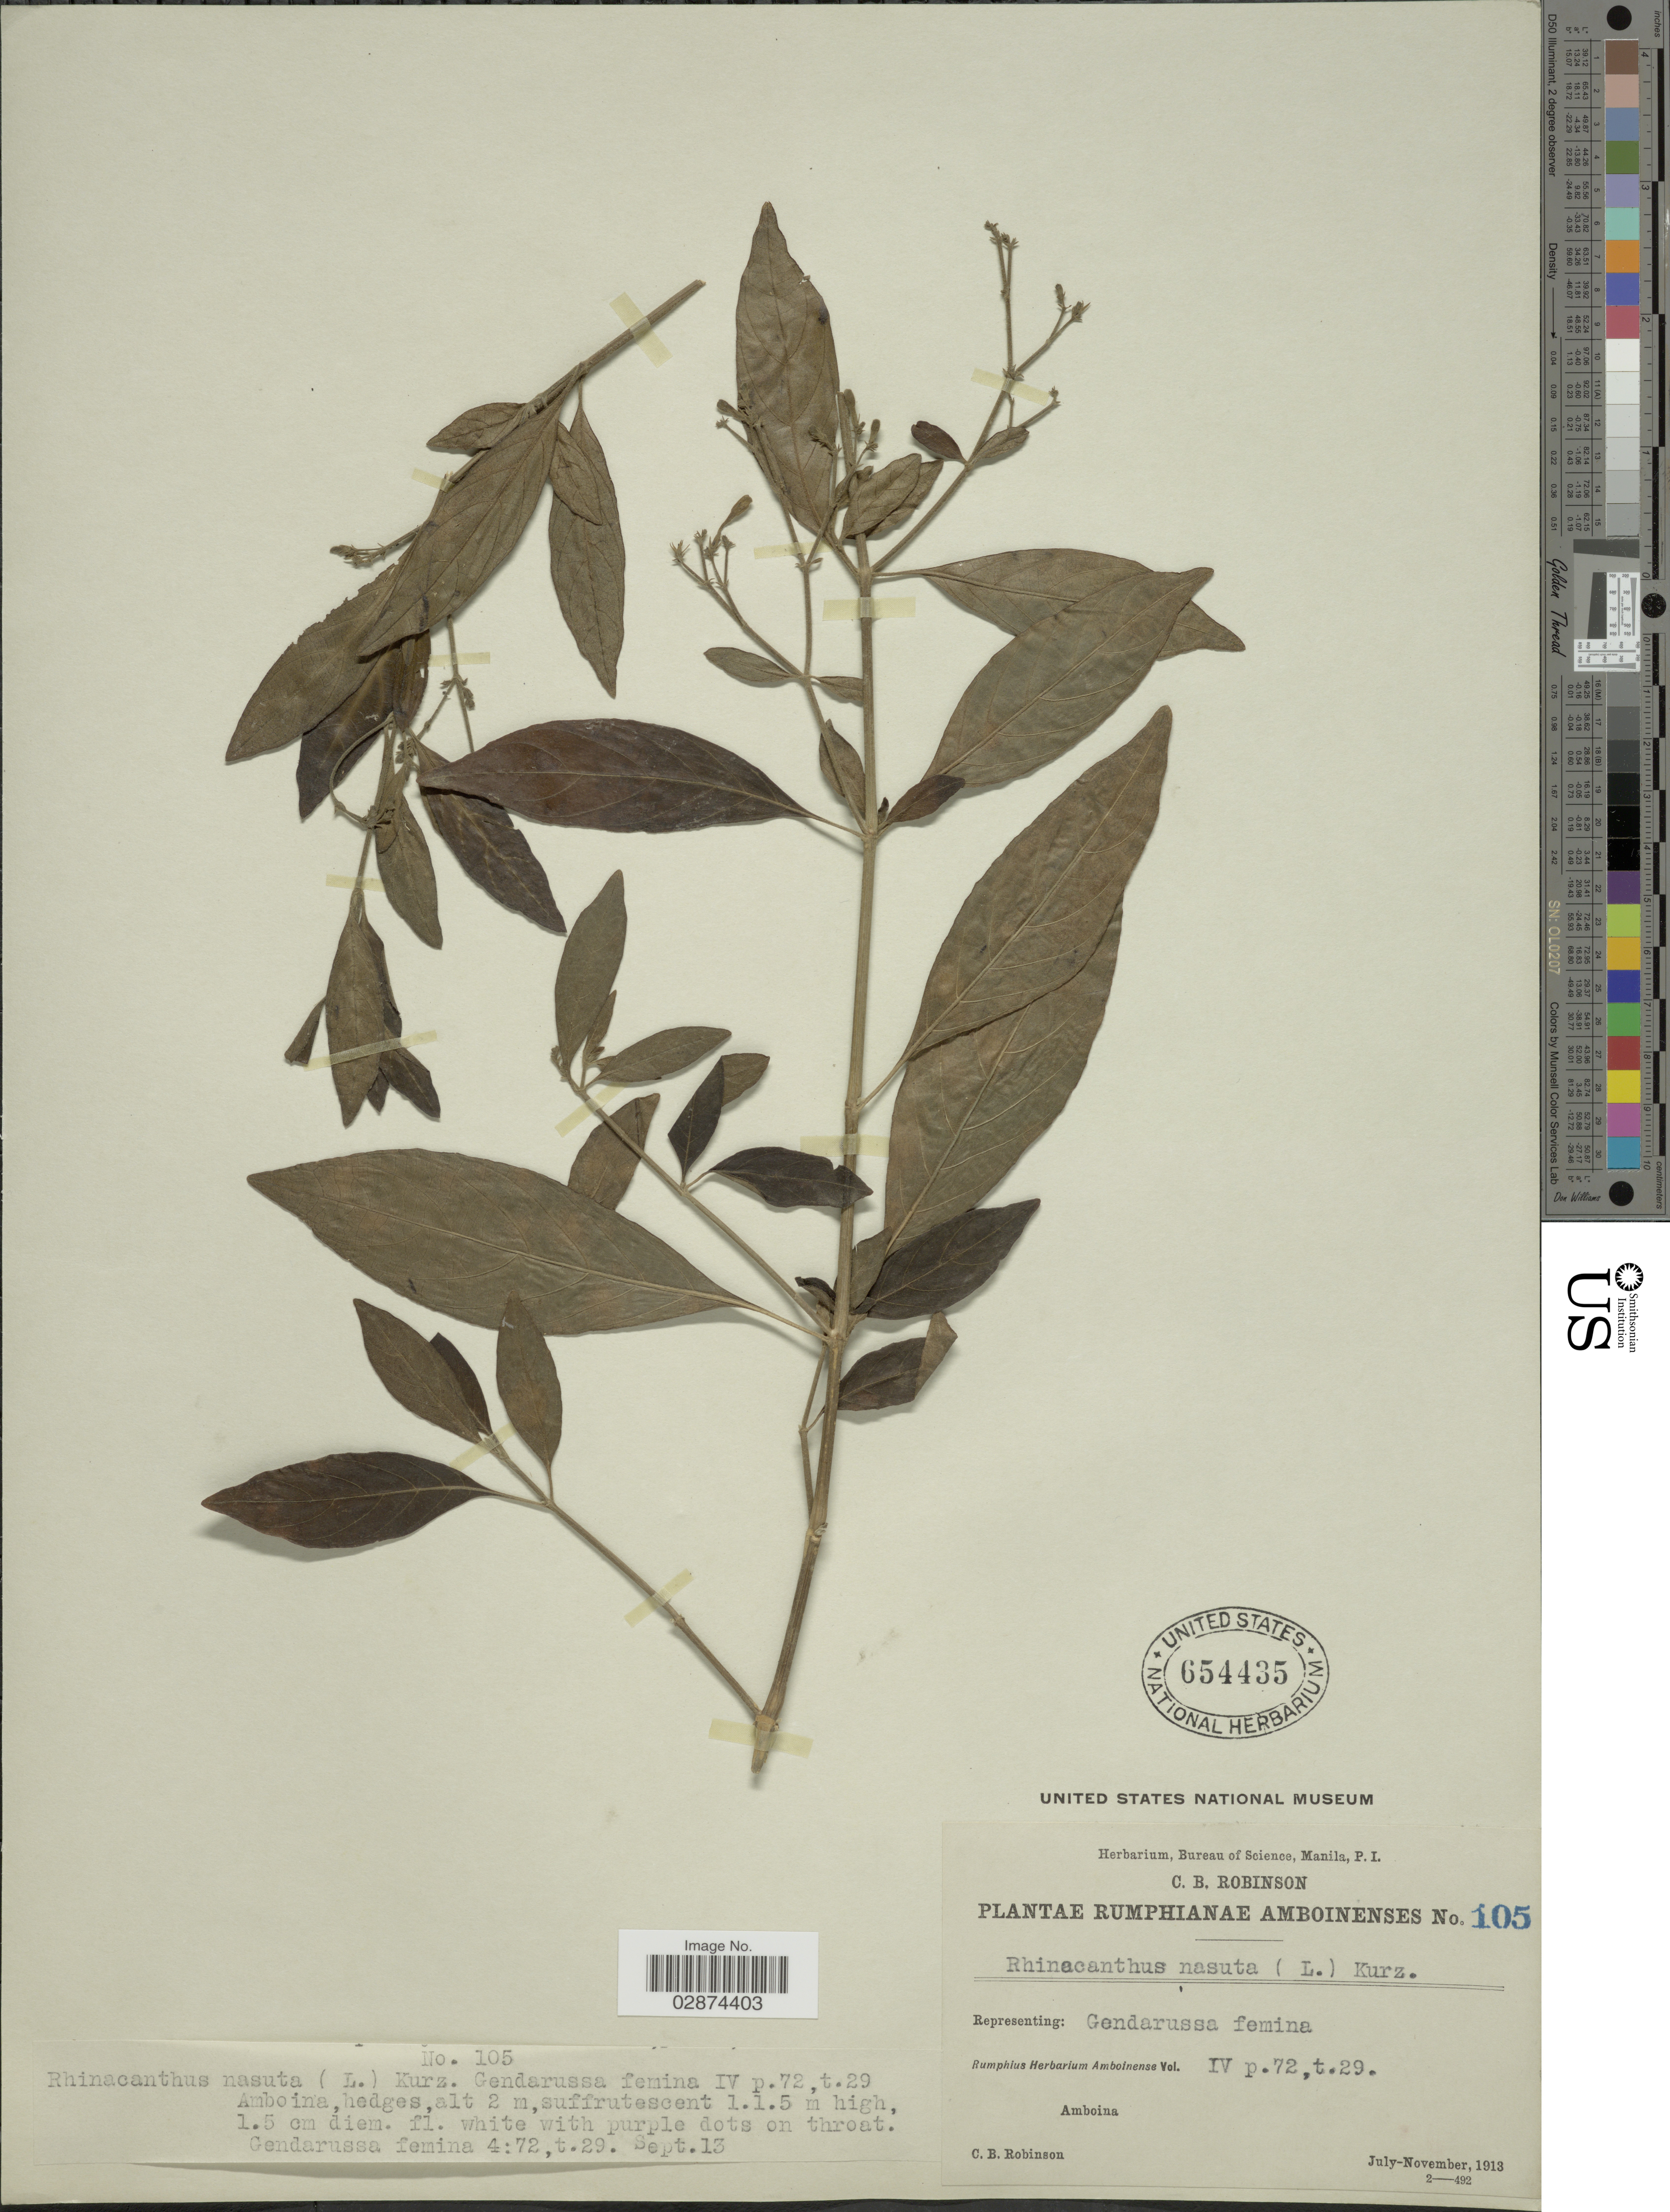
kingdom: Plantae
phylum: Tracheophyta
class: Magnoliopsida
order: Lamiales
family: Acanthaceae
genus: Rhinacanthus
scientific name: Rhinacanthus nasutus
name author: (L.) Kurz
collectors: C. Robinson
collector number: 105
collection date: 1913-09-13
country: Indonesia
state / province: Maluku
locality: Rumphianae Amboinenses, Amboina.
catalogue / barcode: US 654435